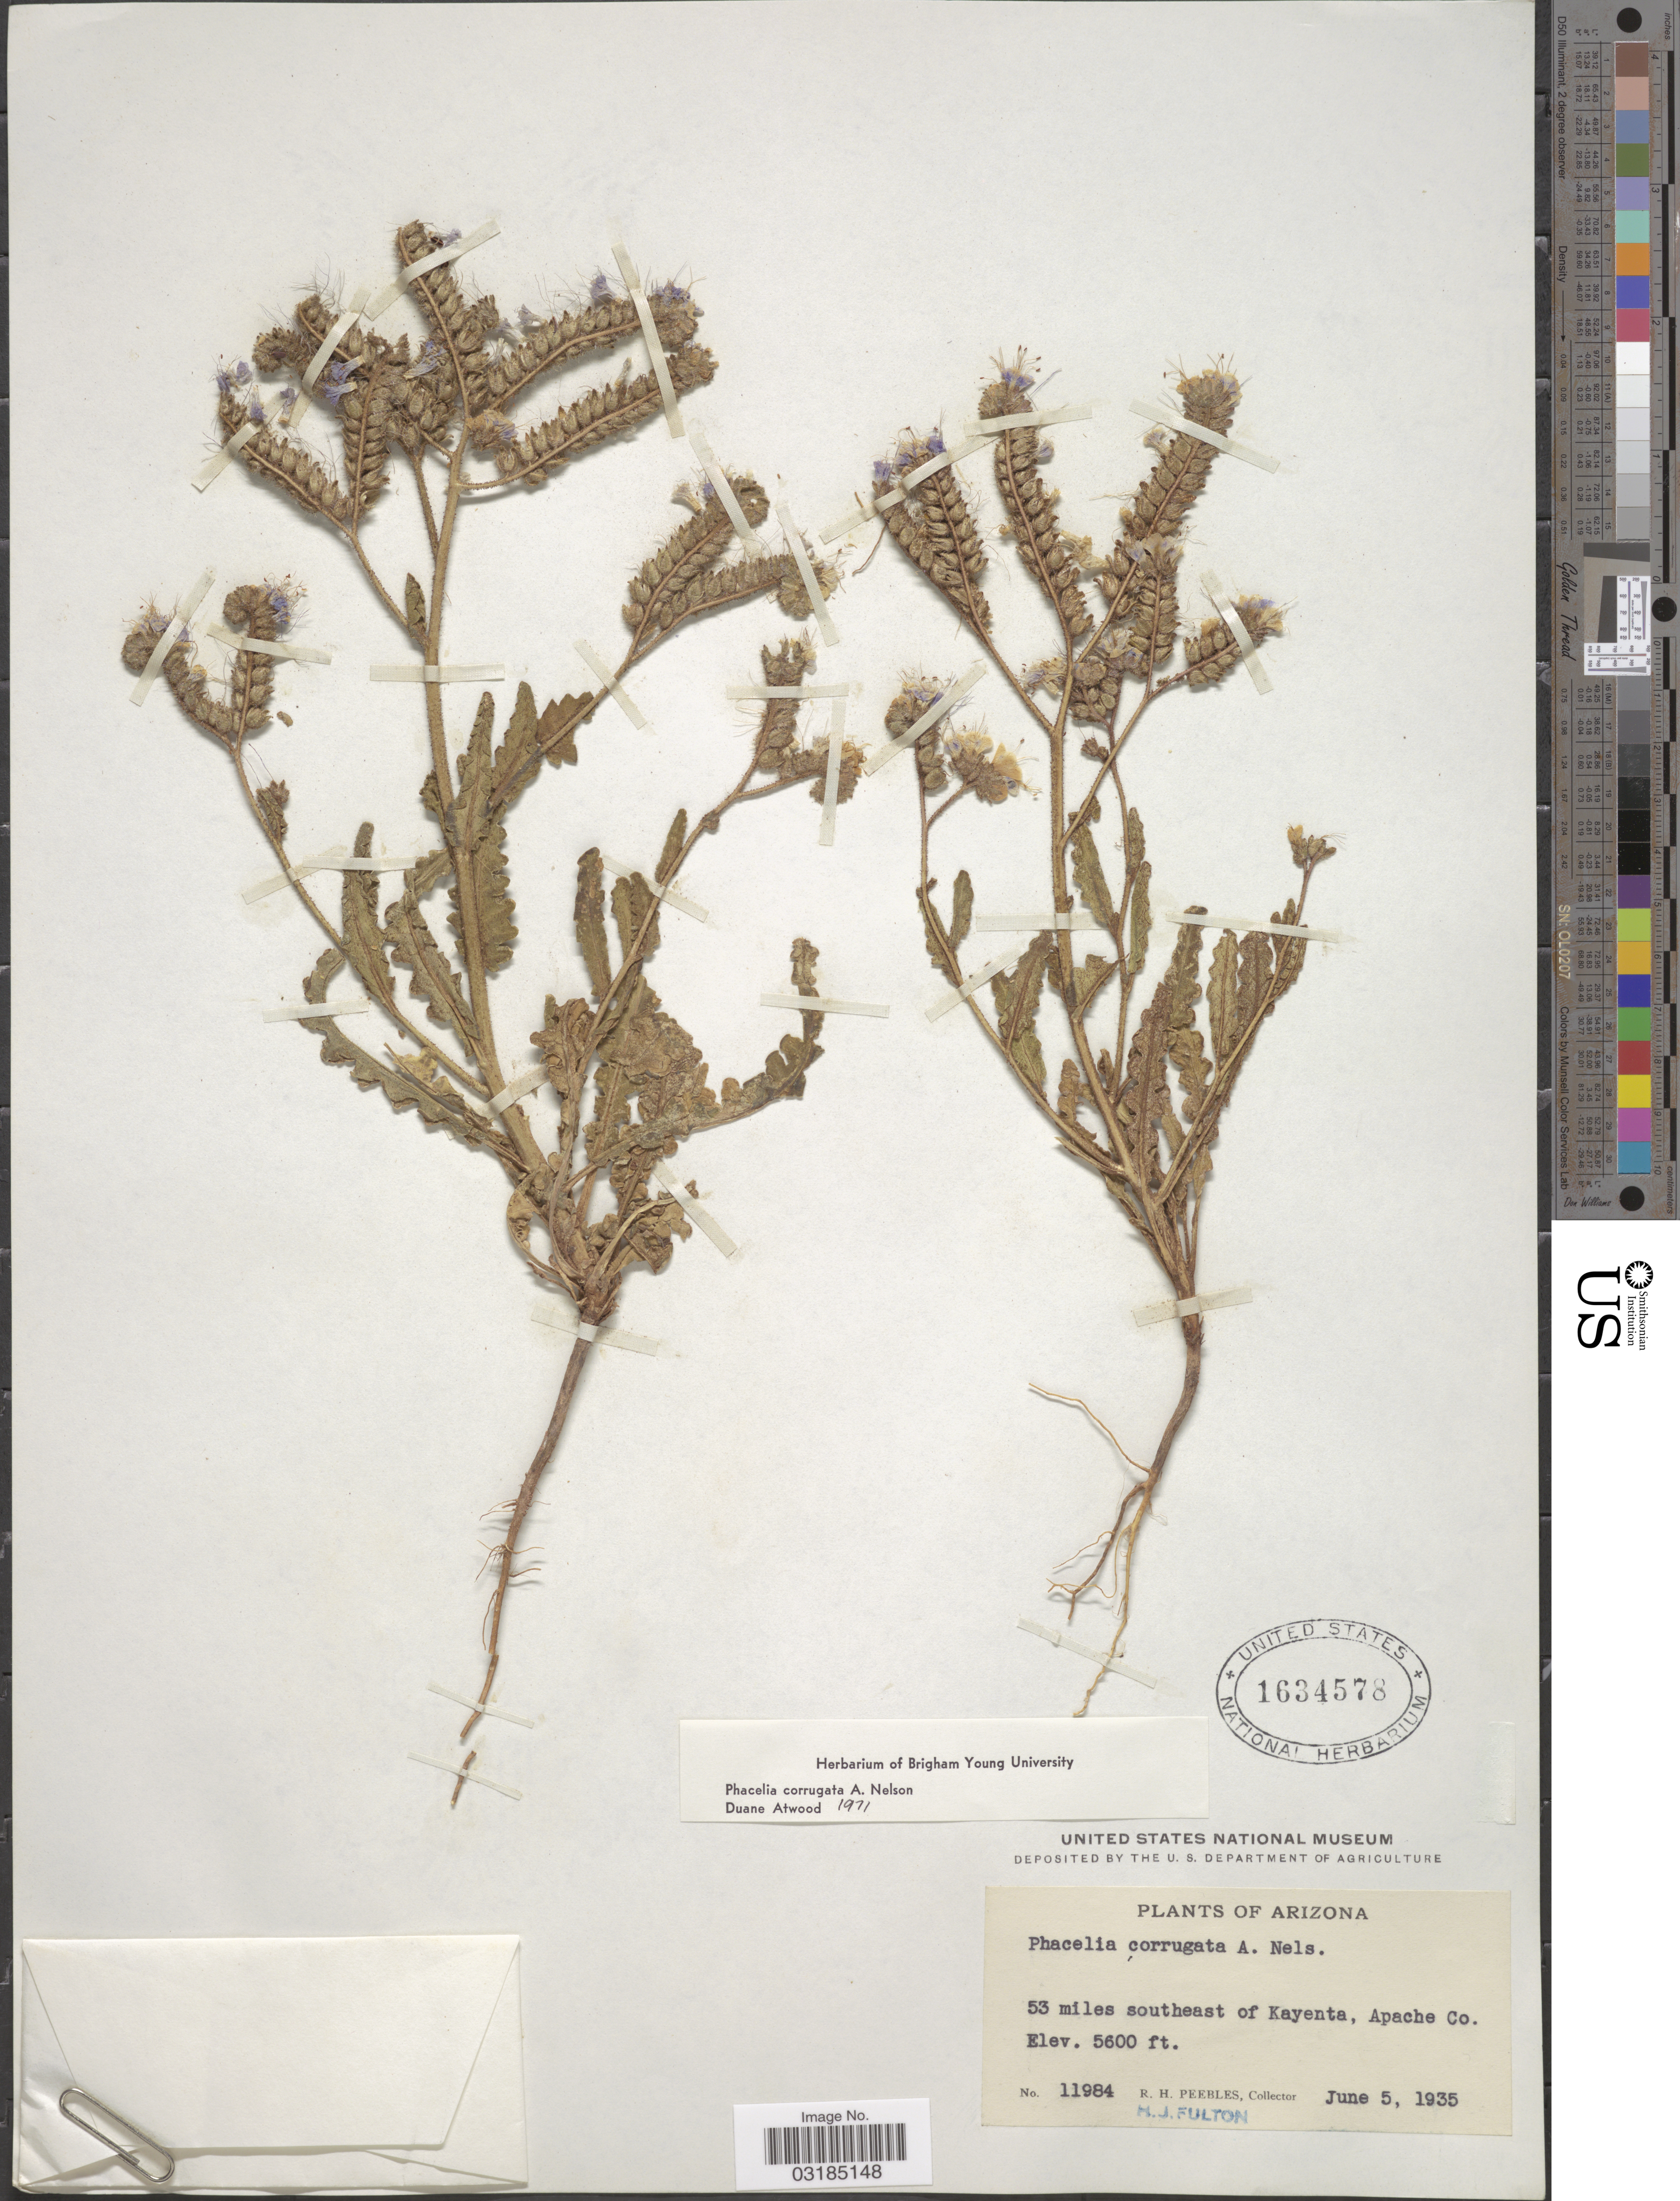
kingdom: Plantae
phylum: Tracheophyta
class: Magnoliopsida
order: Boraginales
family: Hydrophyllaceae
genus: Phacelia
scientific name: Phacelia corrugata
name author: A. Nelson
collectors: R. H. Peebles & H. Fulton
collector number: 11984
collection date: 1935-06-05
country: United States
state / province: Arizona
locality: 53 miles southeast of Kayenta, Apache Co.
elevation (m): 1707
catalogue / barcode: US 1634578